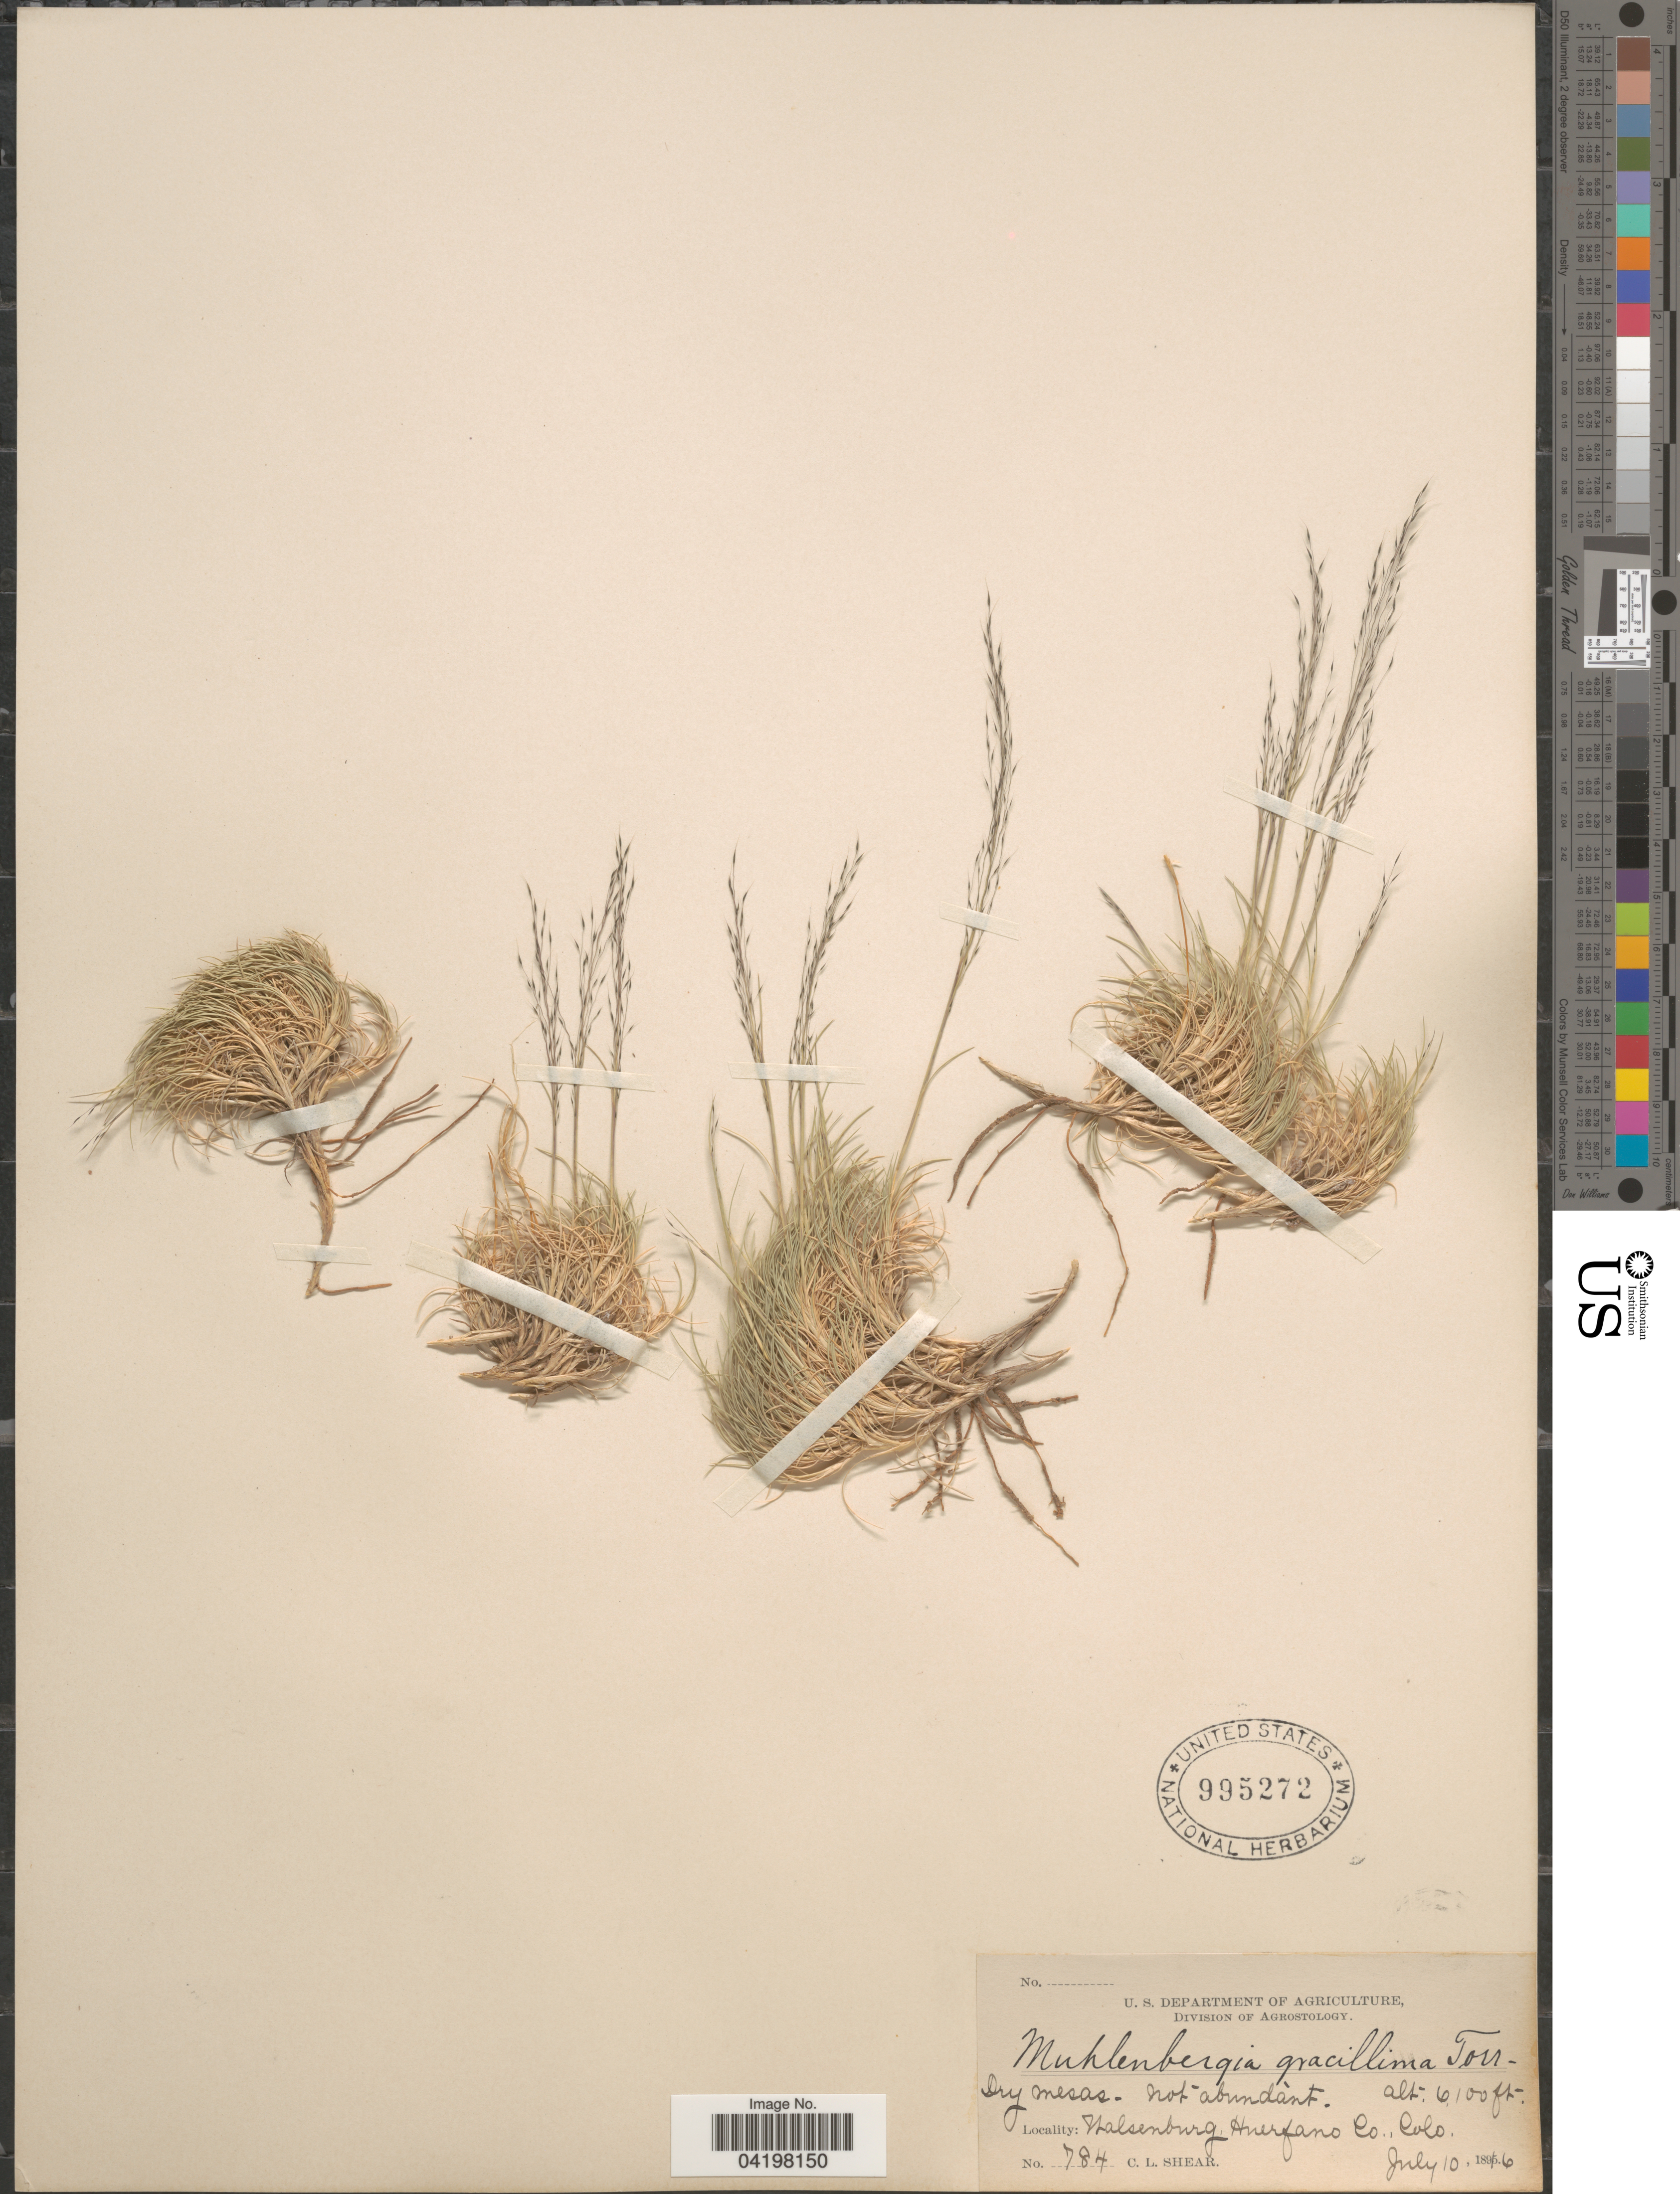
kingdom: Plantae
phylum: Tracheophyta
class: Liliopsida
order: Poales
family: Poaceae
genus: Muhlenbergia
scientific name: Muhlenbergia torreyi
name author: (Kunth) Hitchc. ex Bush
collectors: C. L. Shear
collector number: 784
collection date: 1896-07-10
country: United States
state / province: Colorado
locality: Walsenburg, Huerfano Co.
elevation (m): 1859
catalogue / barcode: US 995272